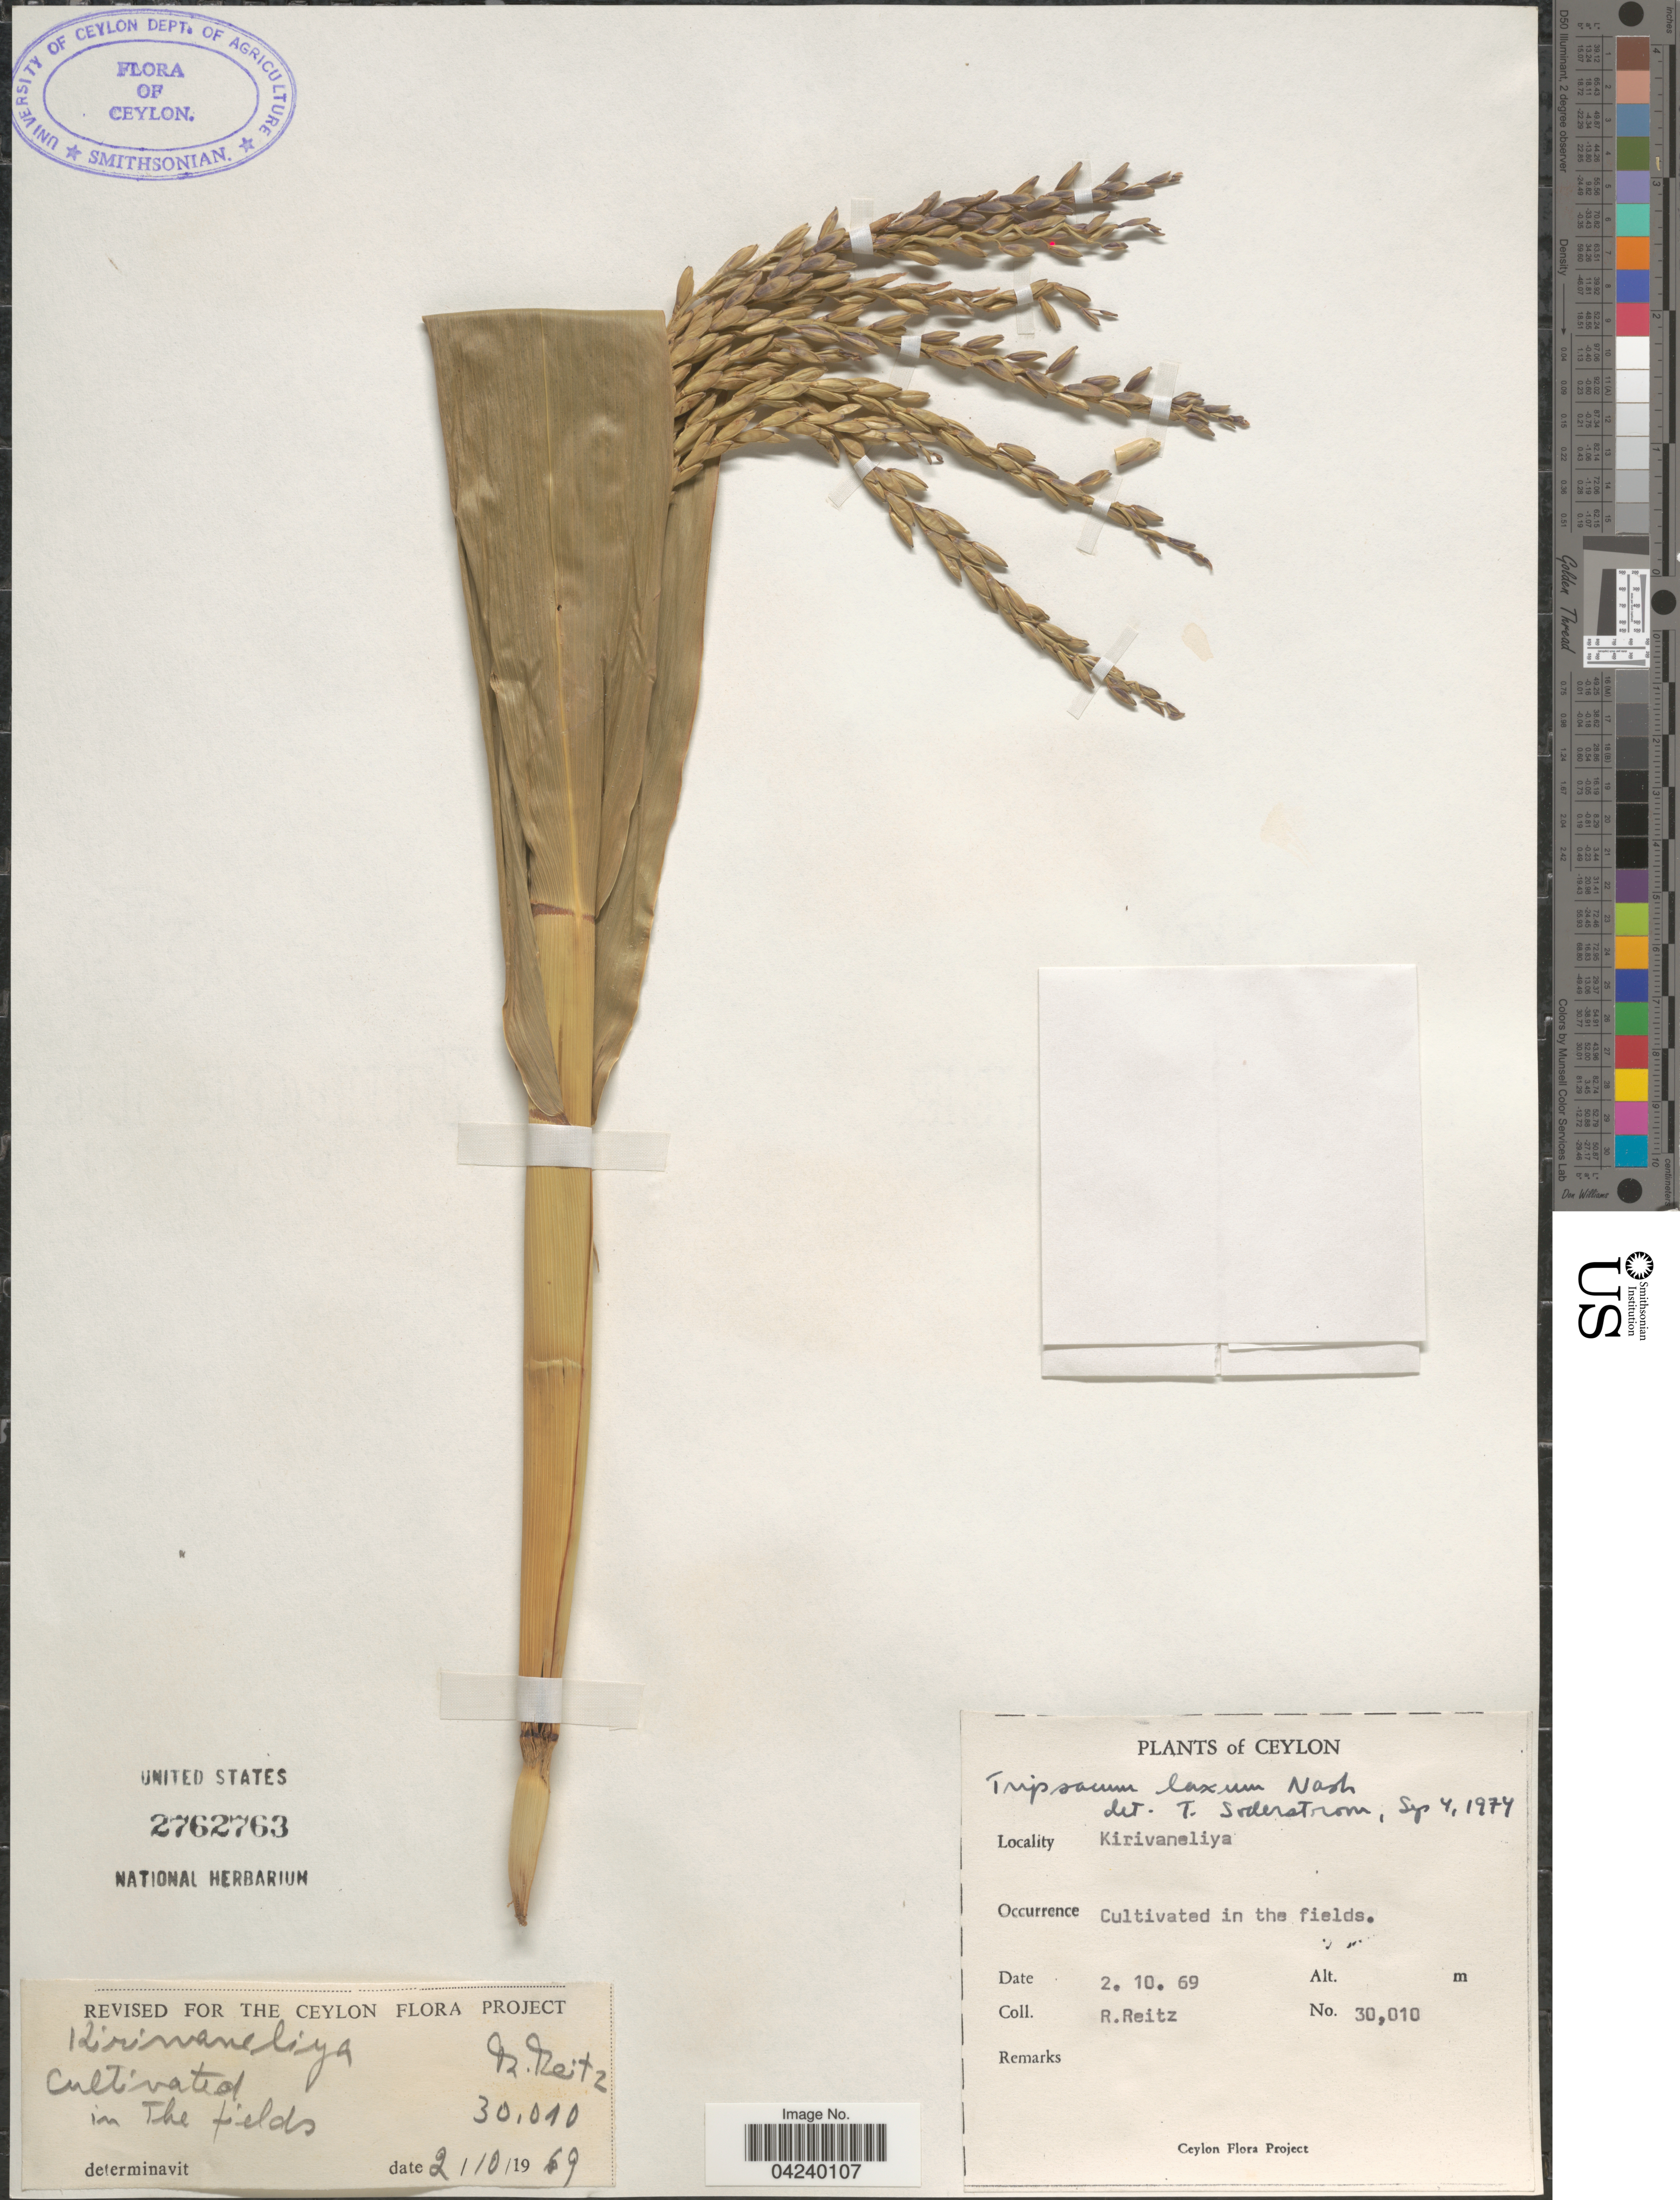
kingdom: Plantae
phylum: Tracheophyta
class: Liliopsida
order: Poales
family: Poaceae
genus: Tripsacum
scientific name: Tripsacum laxum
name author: Nash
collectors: R. Reitz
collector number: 30010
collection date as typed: Transcribed d/m/y: 2/10/69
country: Sri Lanka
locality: Ceylon. Kirivaneliya.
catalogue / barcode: US 2762763